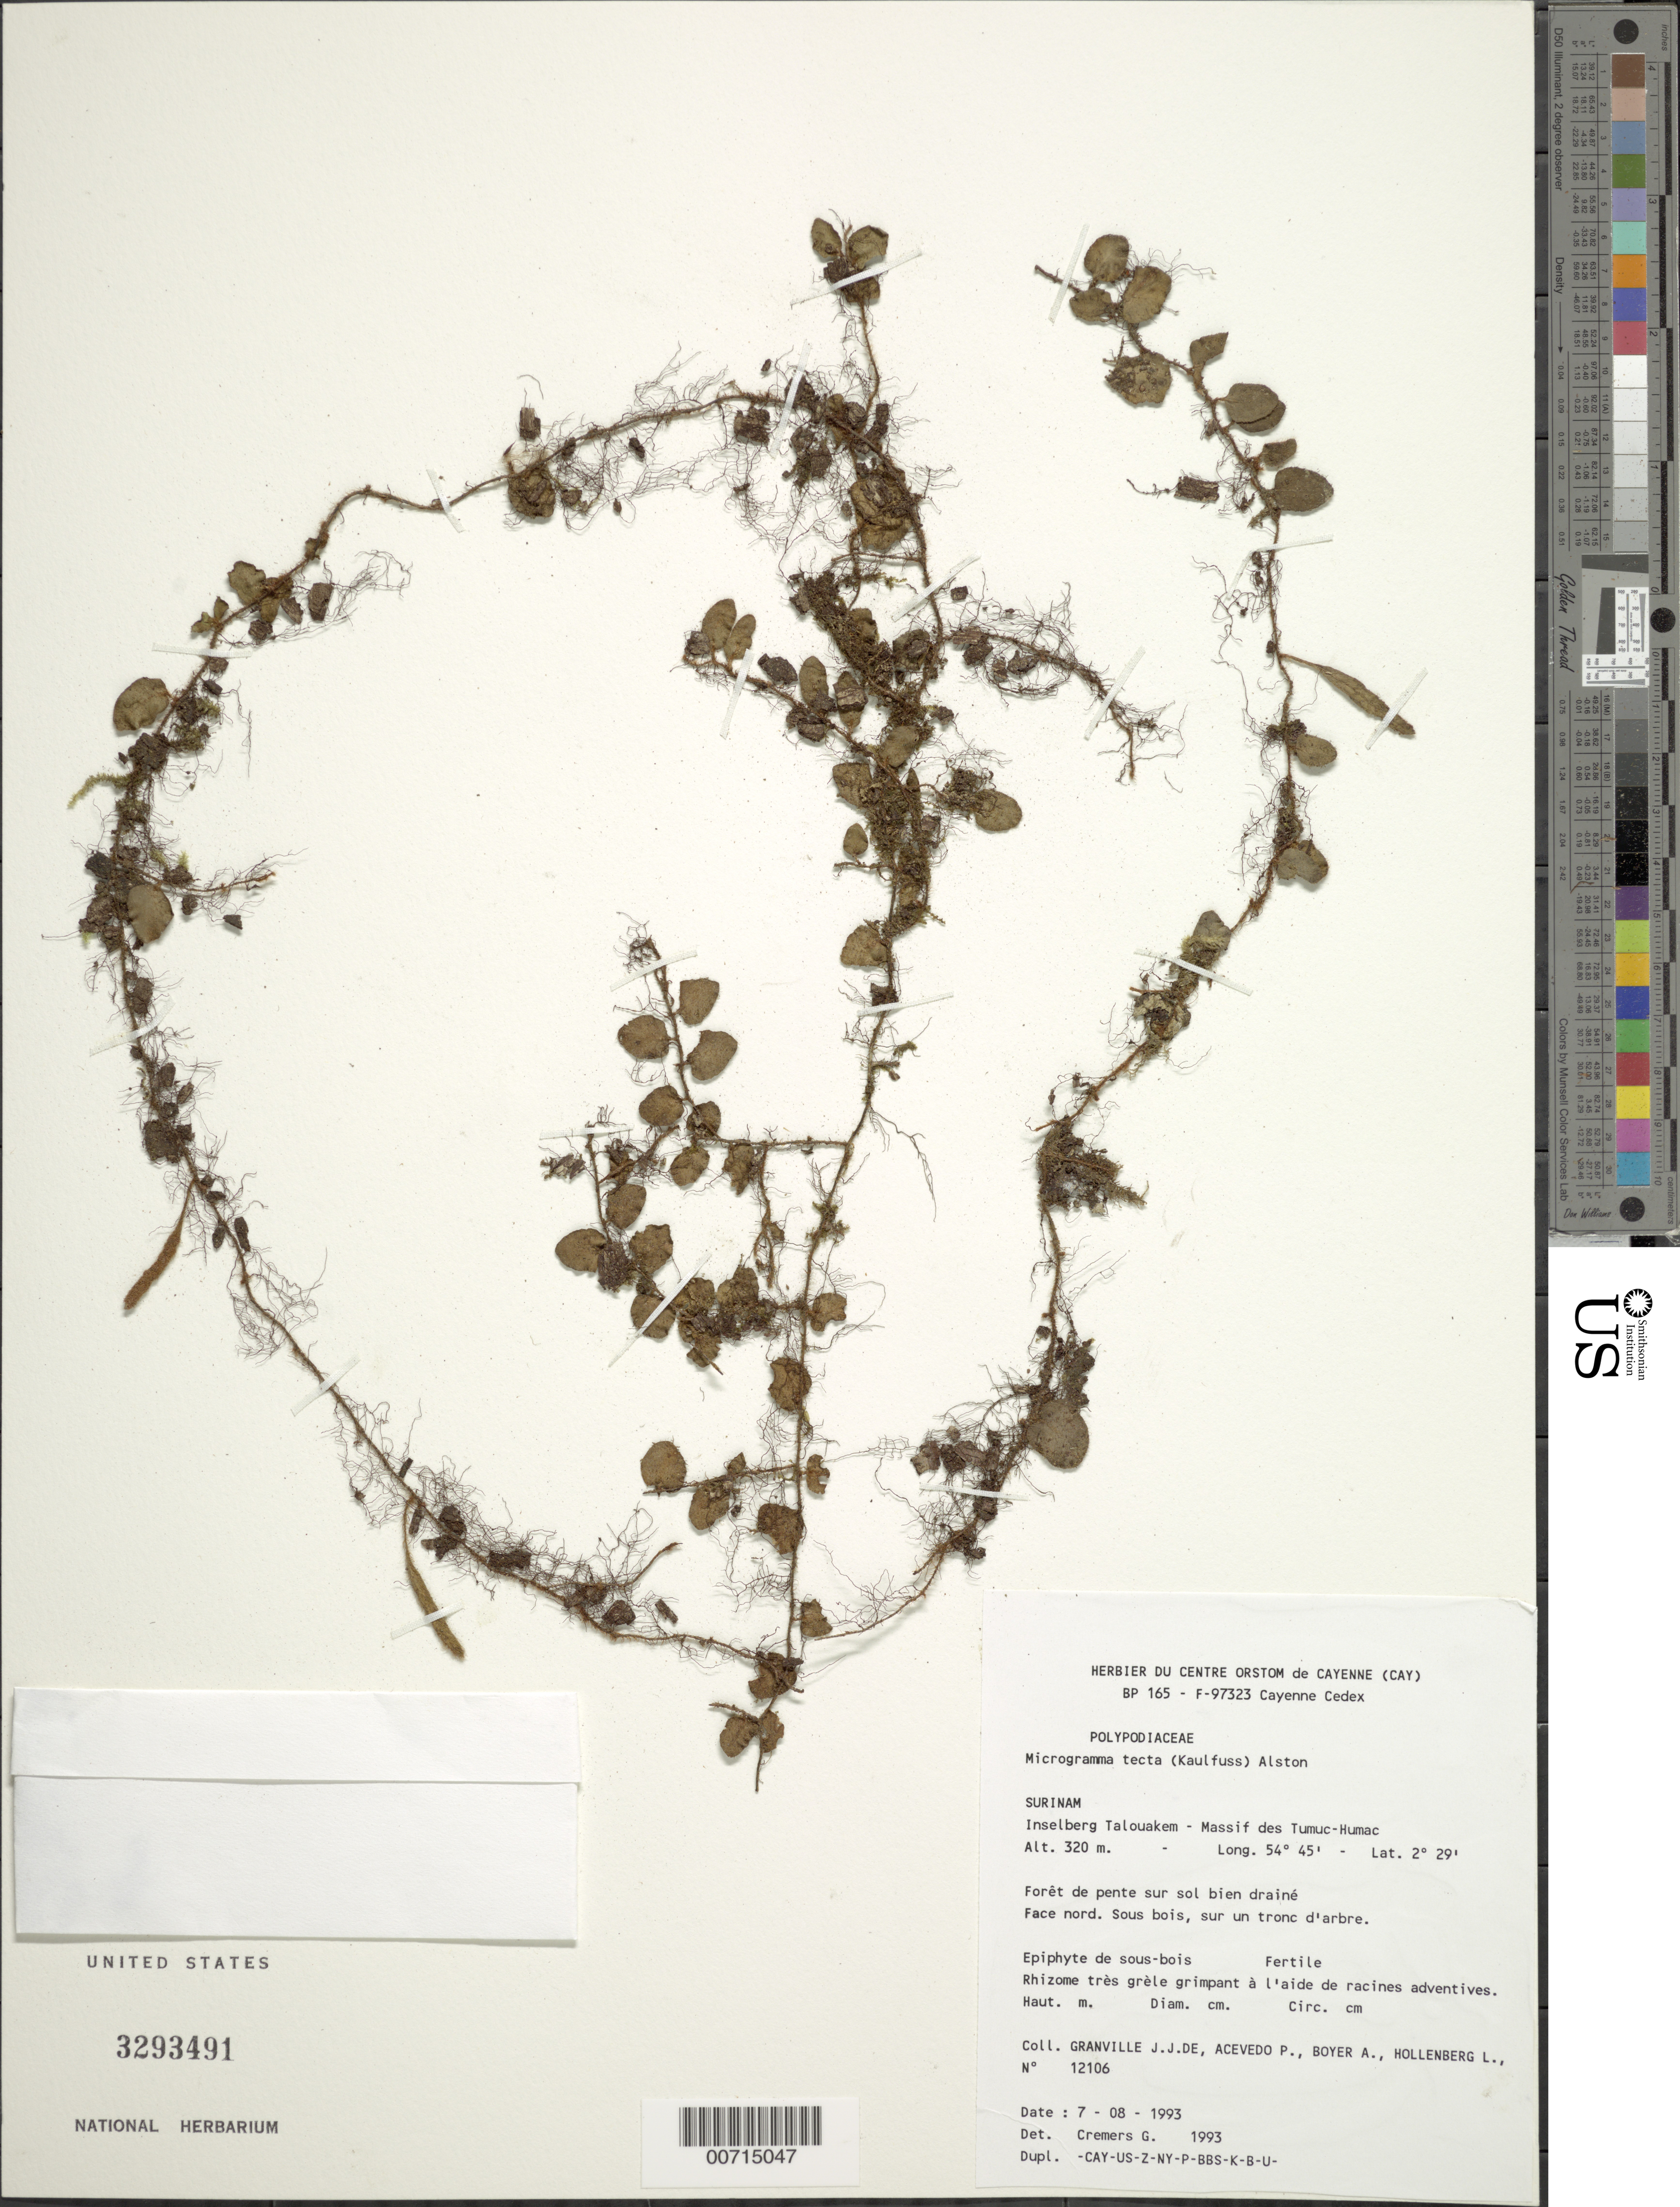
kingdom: Plantae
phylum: Tracheophyta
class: Polypodiopsida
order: Polypodiales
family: Polypodiaceae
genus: Microgramma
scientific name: Microgramma tecta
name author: (Kaulf.) Alston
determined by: Cremers, Georges A.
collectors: J.-J. de Granville, P. Acevedo-Rodr., A. Boyer & L. Hollenberg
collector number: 12106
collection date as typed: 7-Aug-93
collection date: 1993-08-07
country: Suriname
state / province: Sipaliwini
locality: Inselberg Talouakem, Massif des Tumuc-Humac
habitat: Slope forest, well drained soil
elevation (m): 320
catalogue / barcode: US 3293491